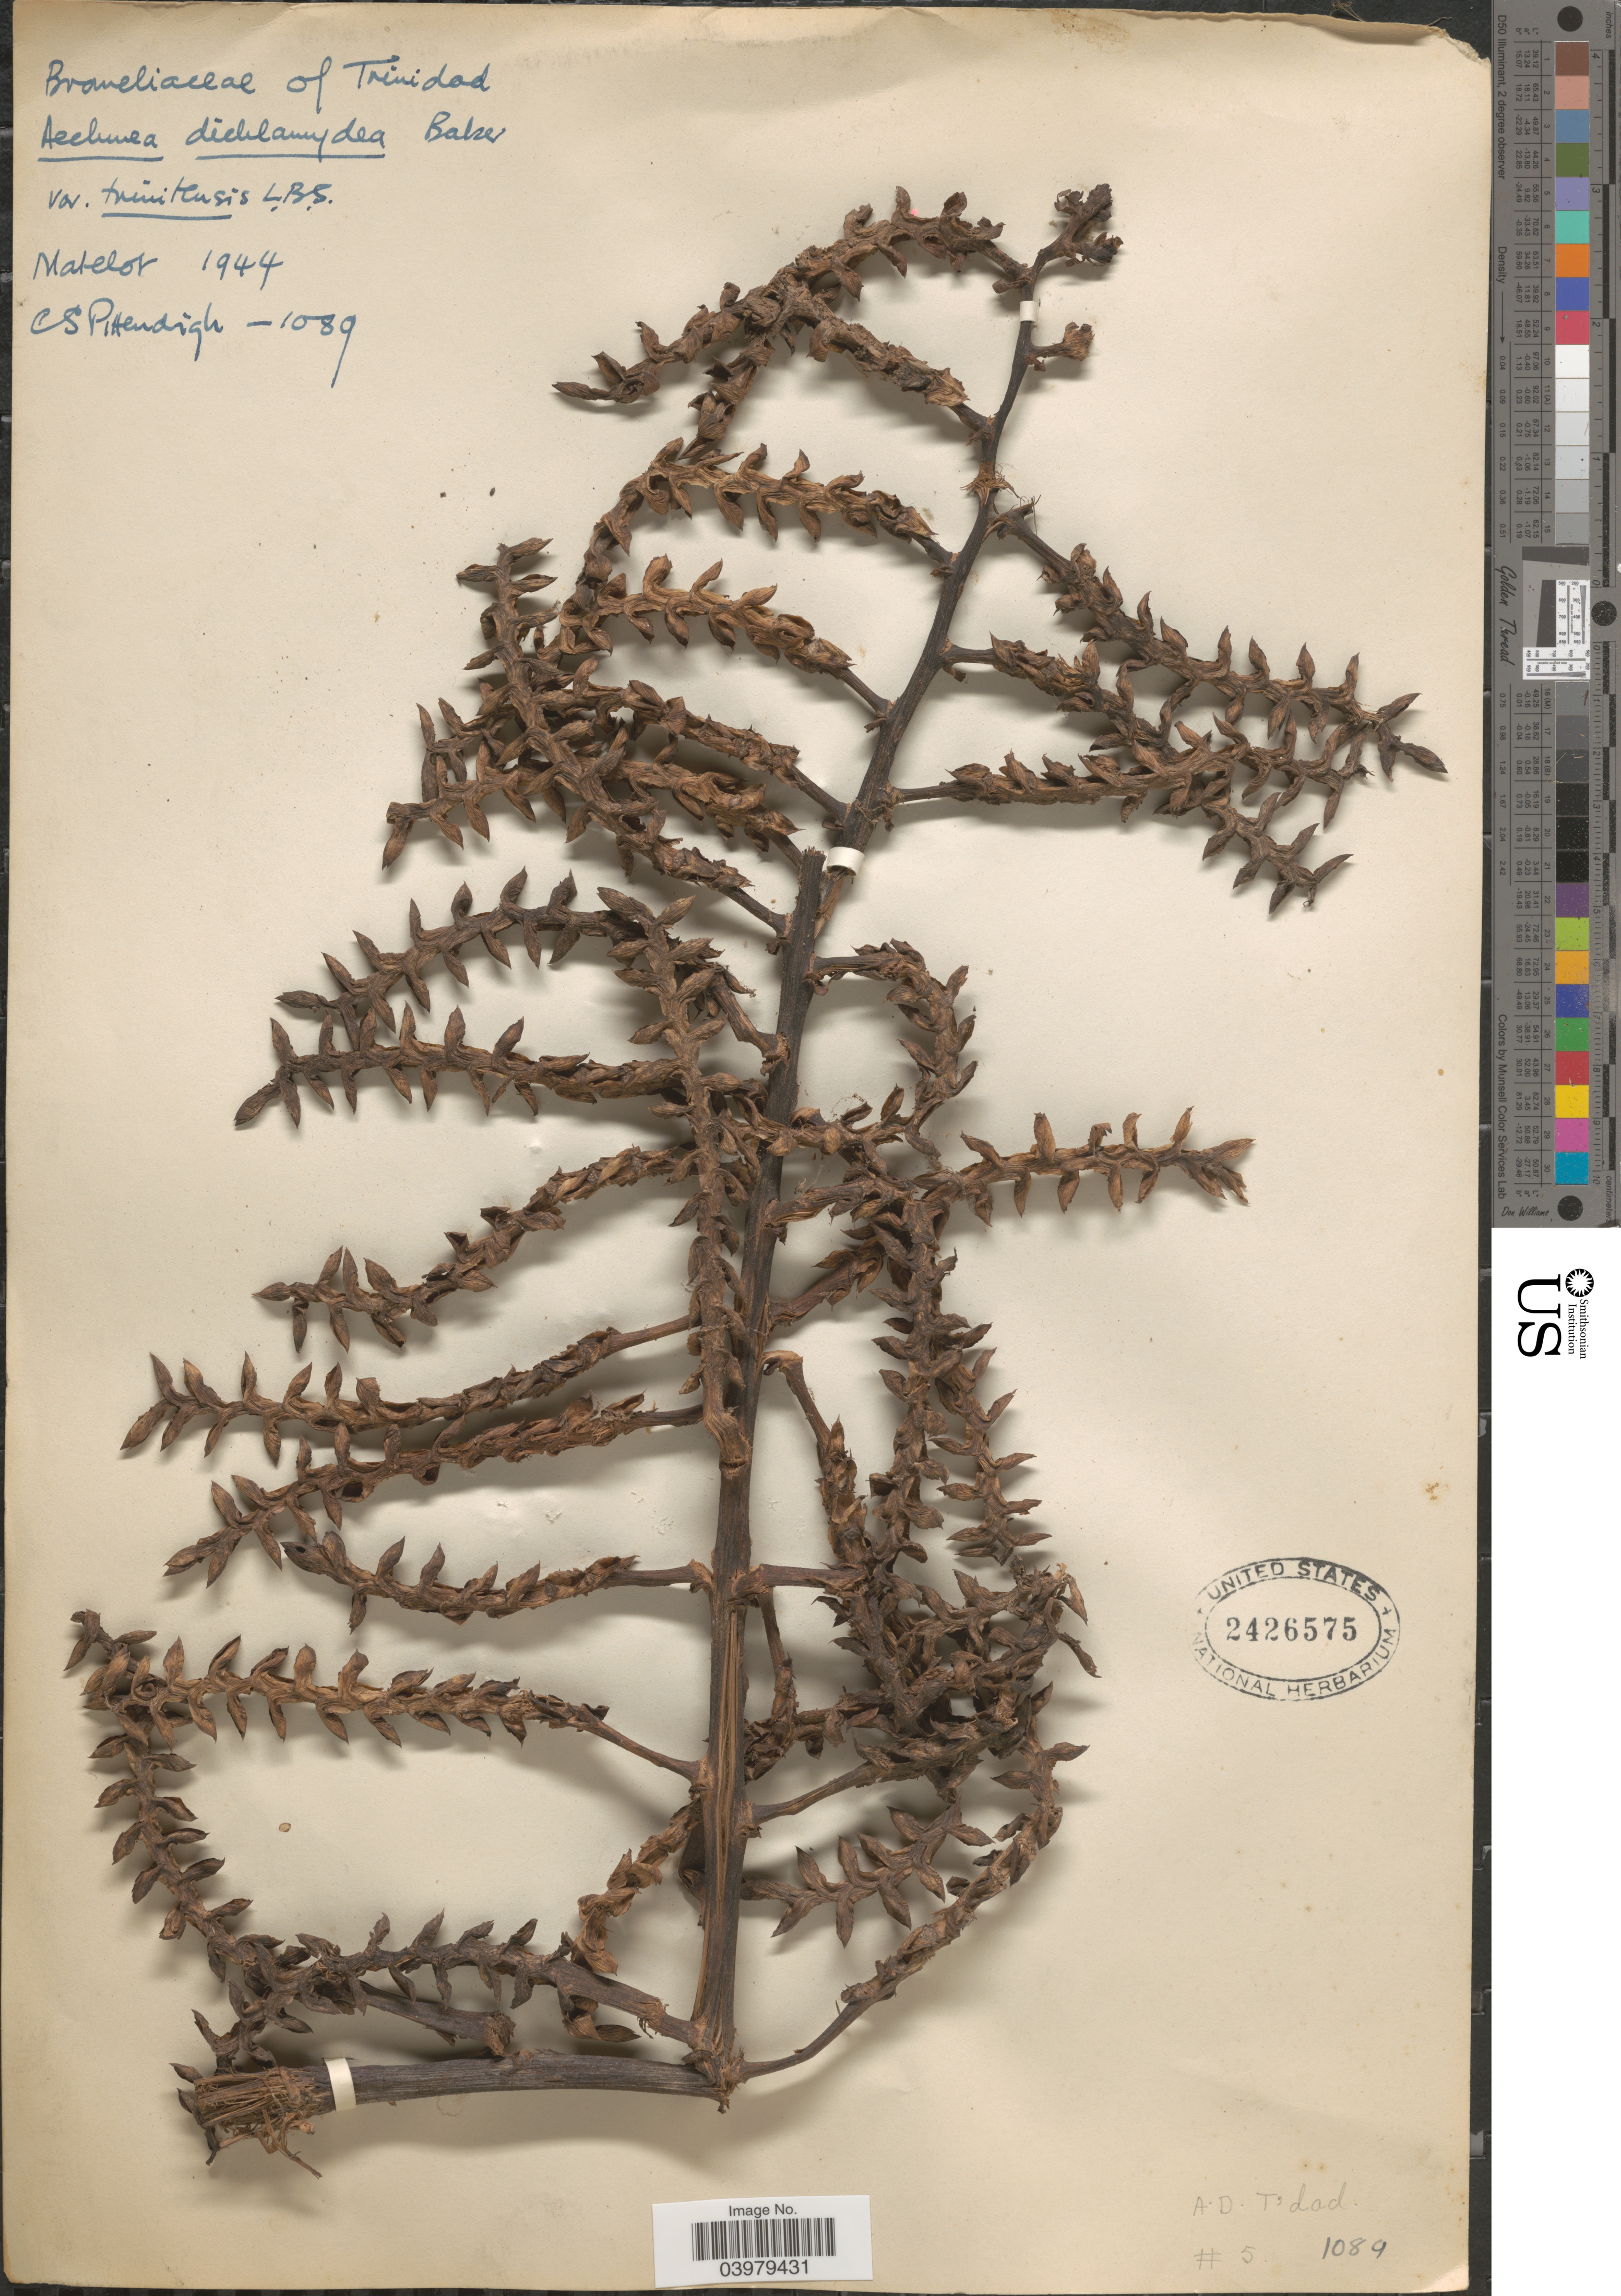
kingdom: Plantae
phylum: Tracheophyta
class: Liliopsida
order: Poales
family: Bromeliaceae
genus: Aechmea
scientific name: Aechmea dichlamydea var. trinitensis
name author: L.B. Sm.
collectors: C. Pittendrigh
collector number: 1089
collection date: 1944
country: Trinidad and Tobago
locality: Trinidad. Matelot.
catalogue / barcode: US 2426575